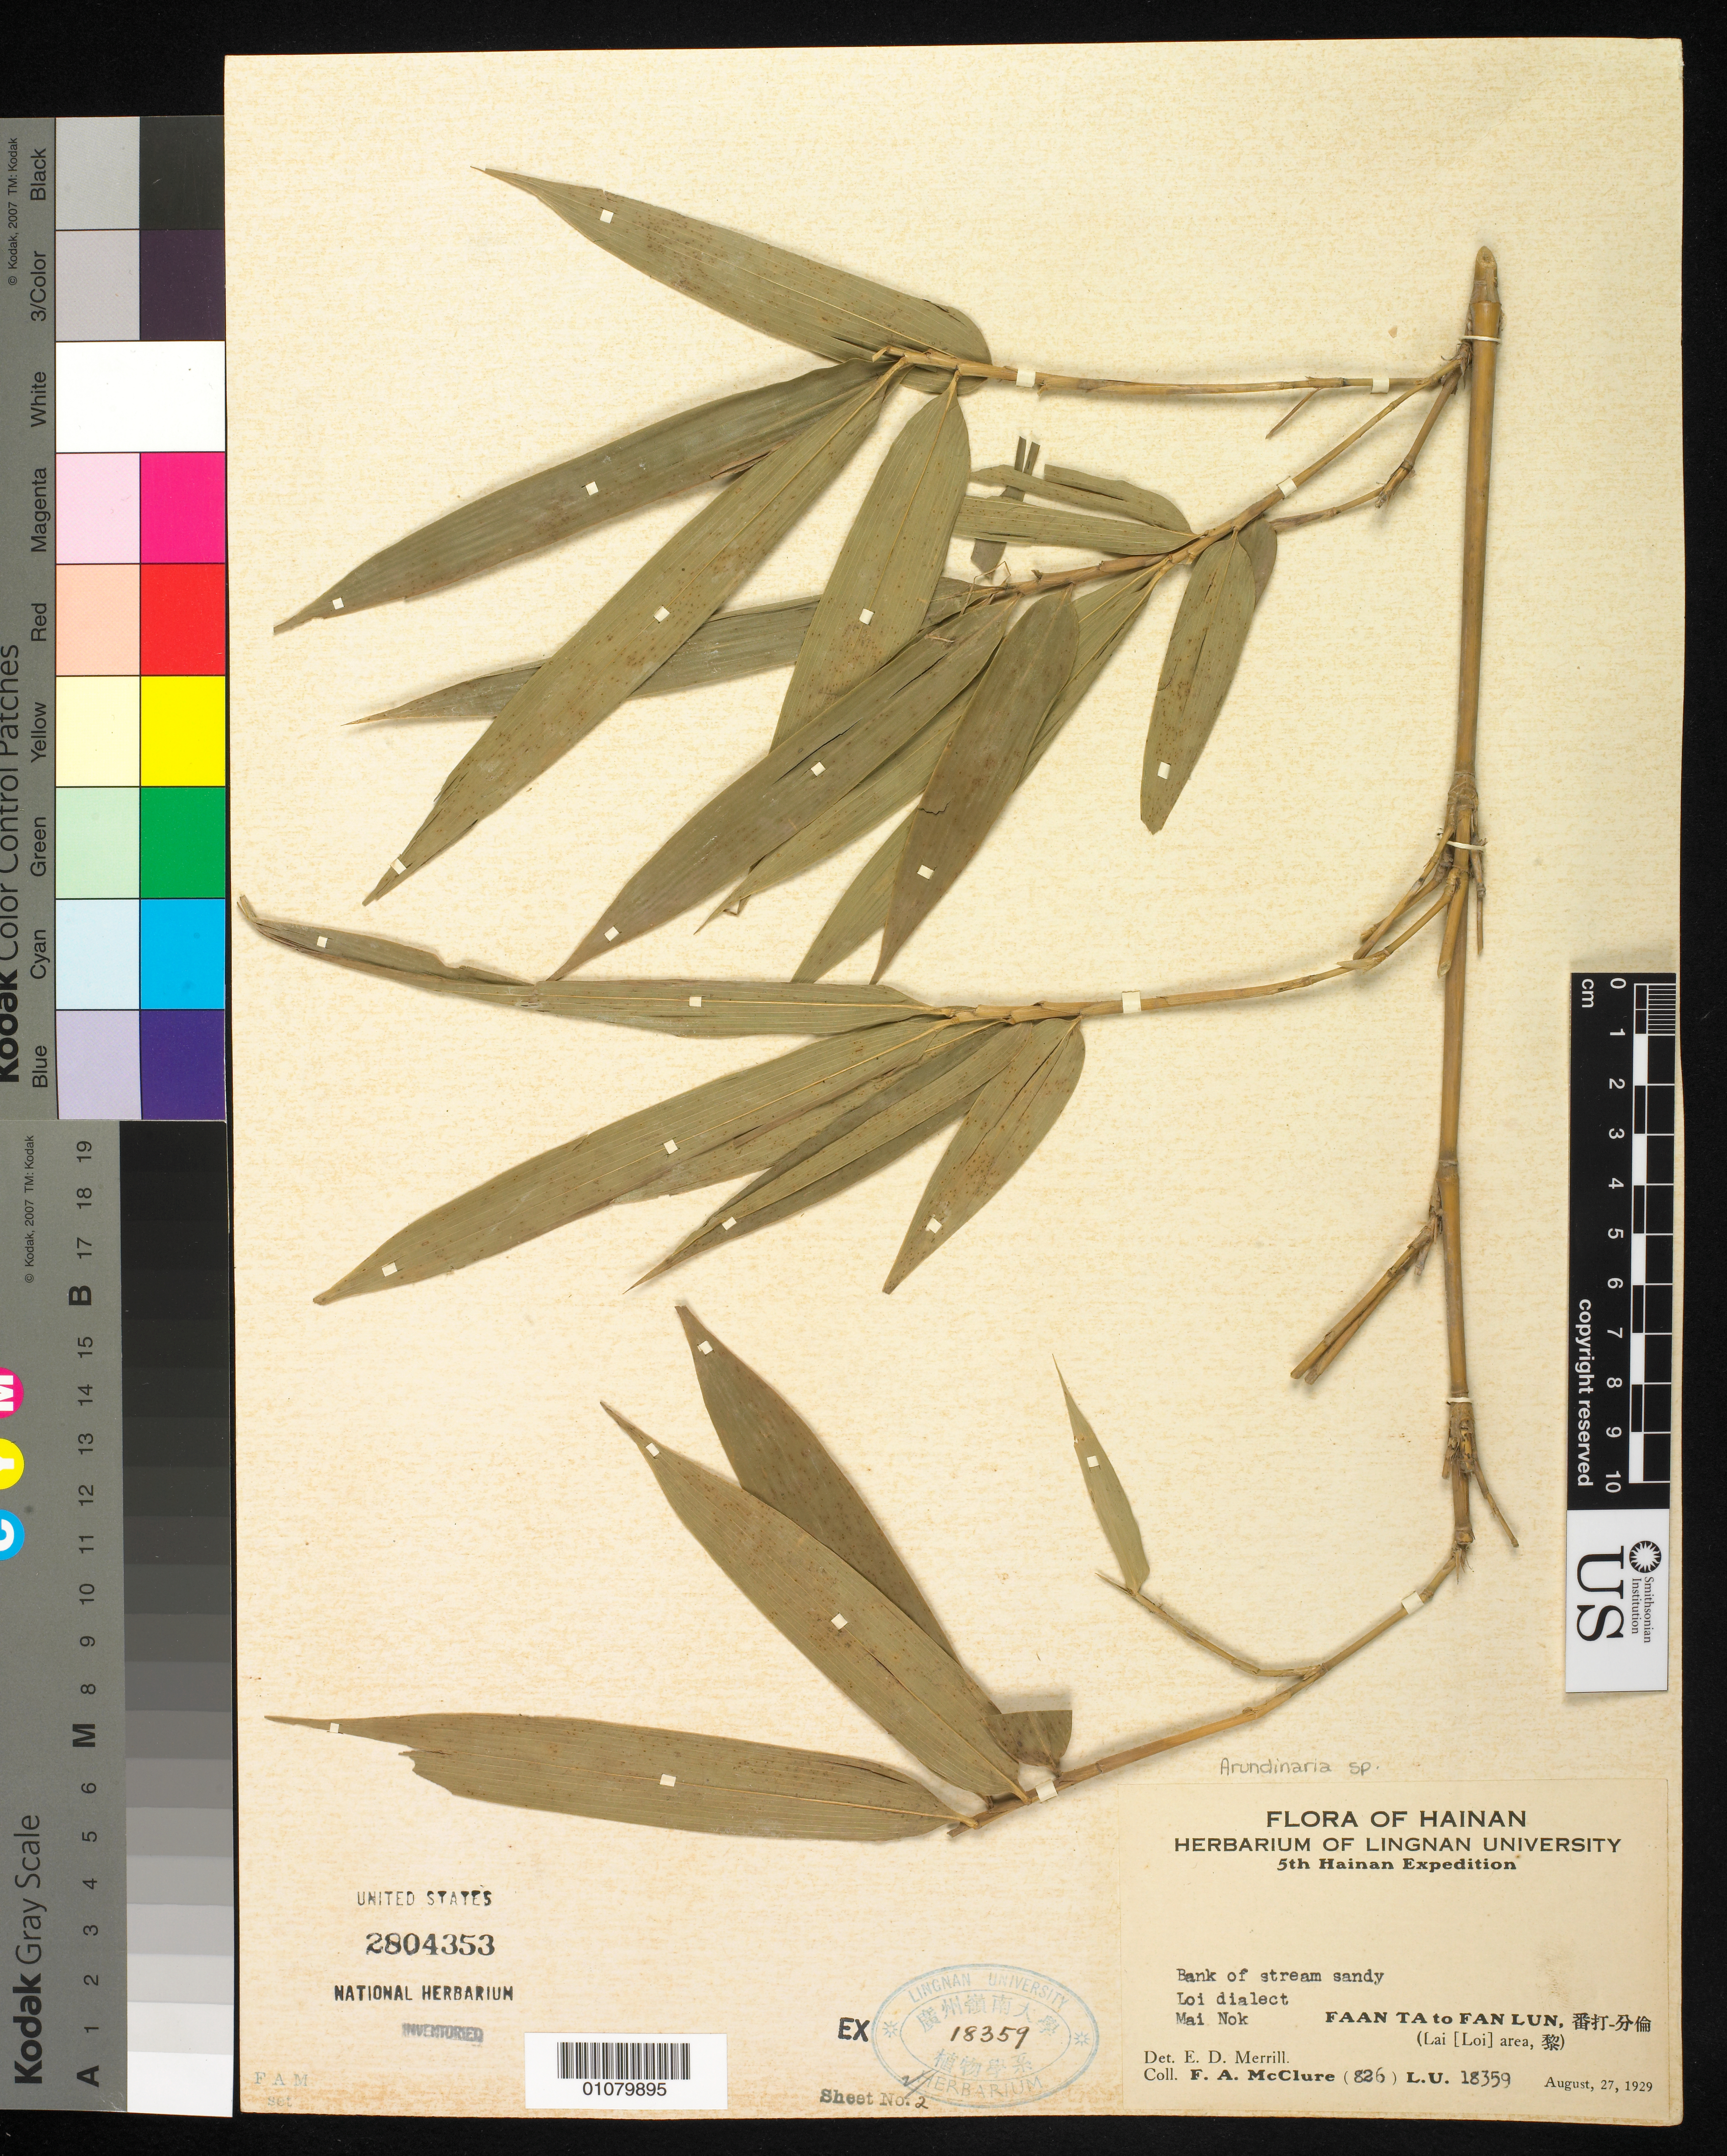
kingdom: Plantae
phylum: Tracheophyta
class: Liliopsida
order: Poales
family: Poaceae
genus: Arundinaria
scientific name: Arundinaria sp.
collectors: F. A. McClure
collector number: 826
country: China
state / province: Jiangsu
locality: Loi Dialect, Mai Nok, Faan Ta to Fan Lun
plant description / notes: FAM collection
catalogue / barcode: US 2804353